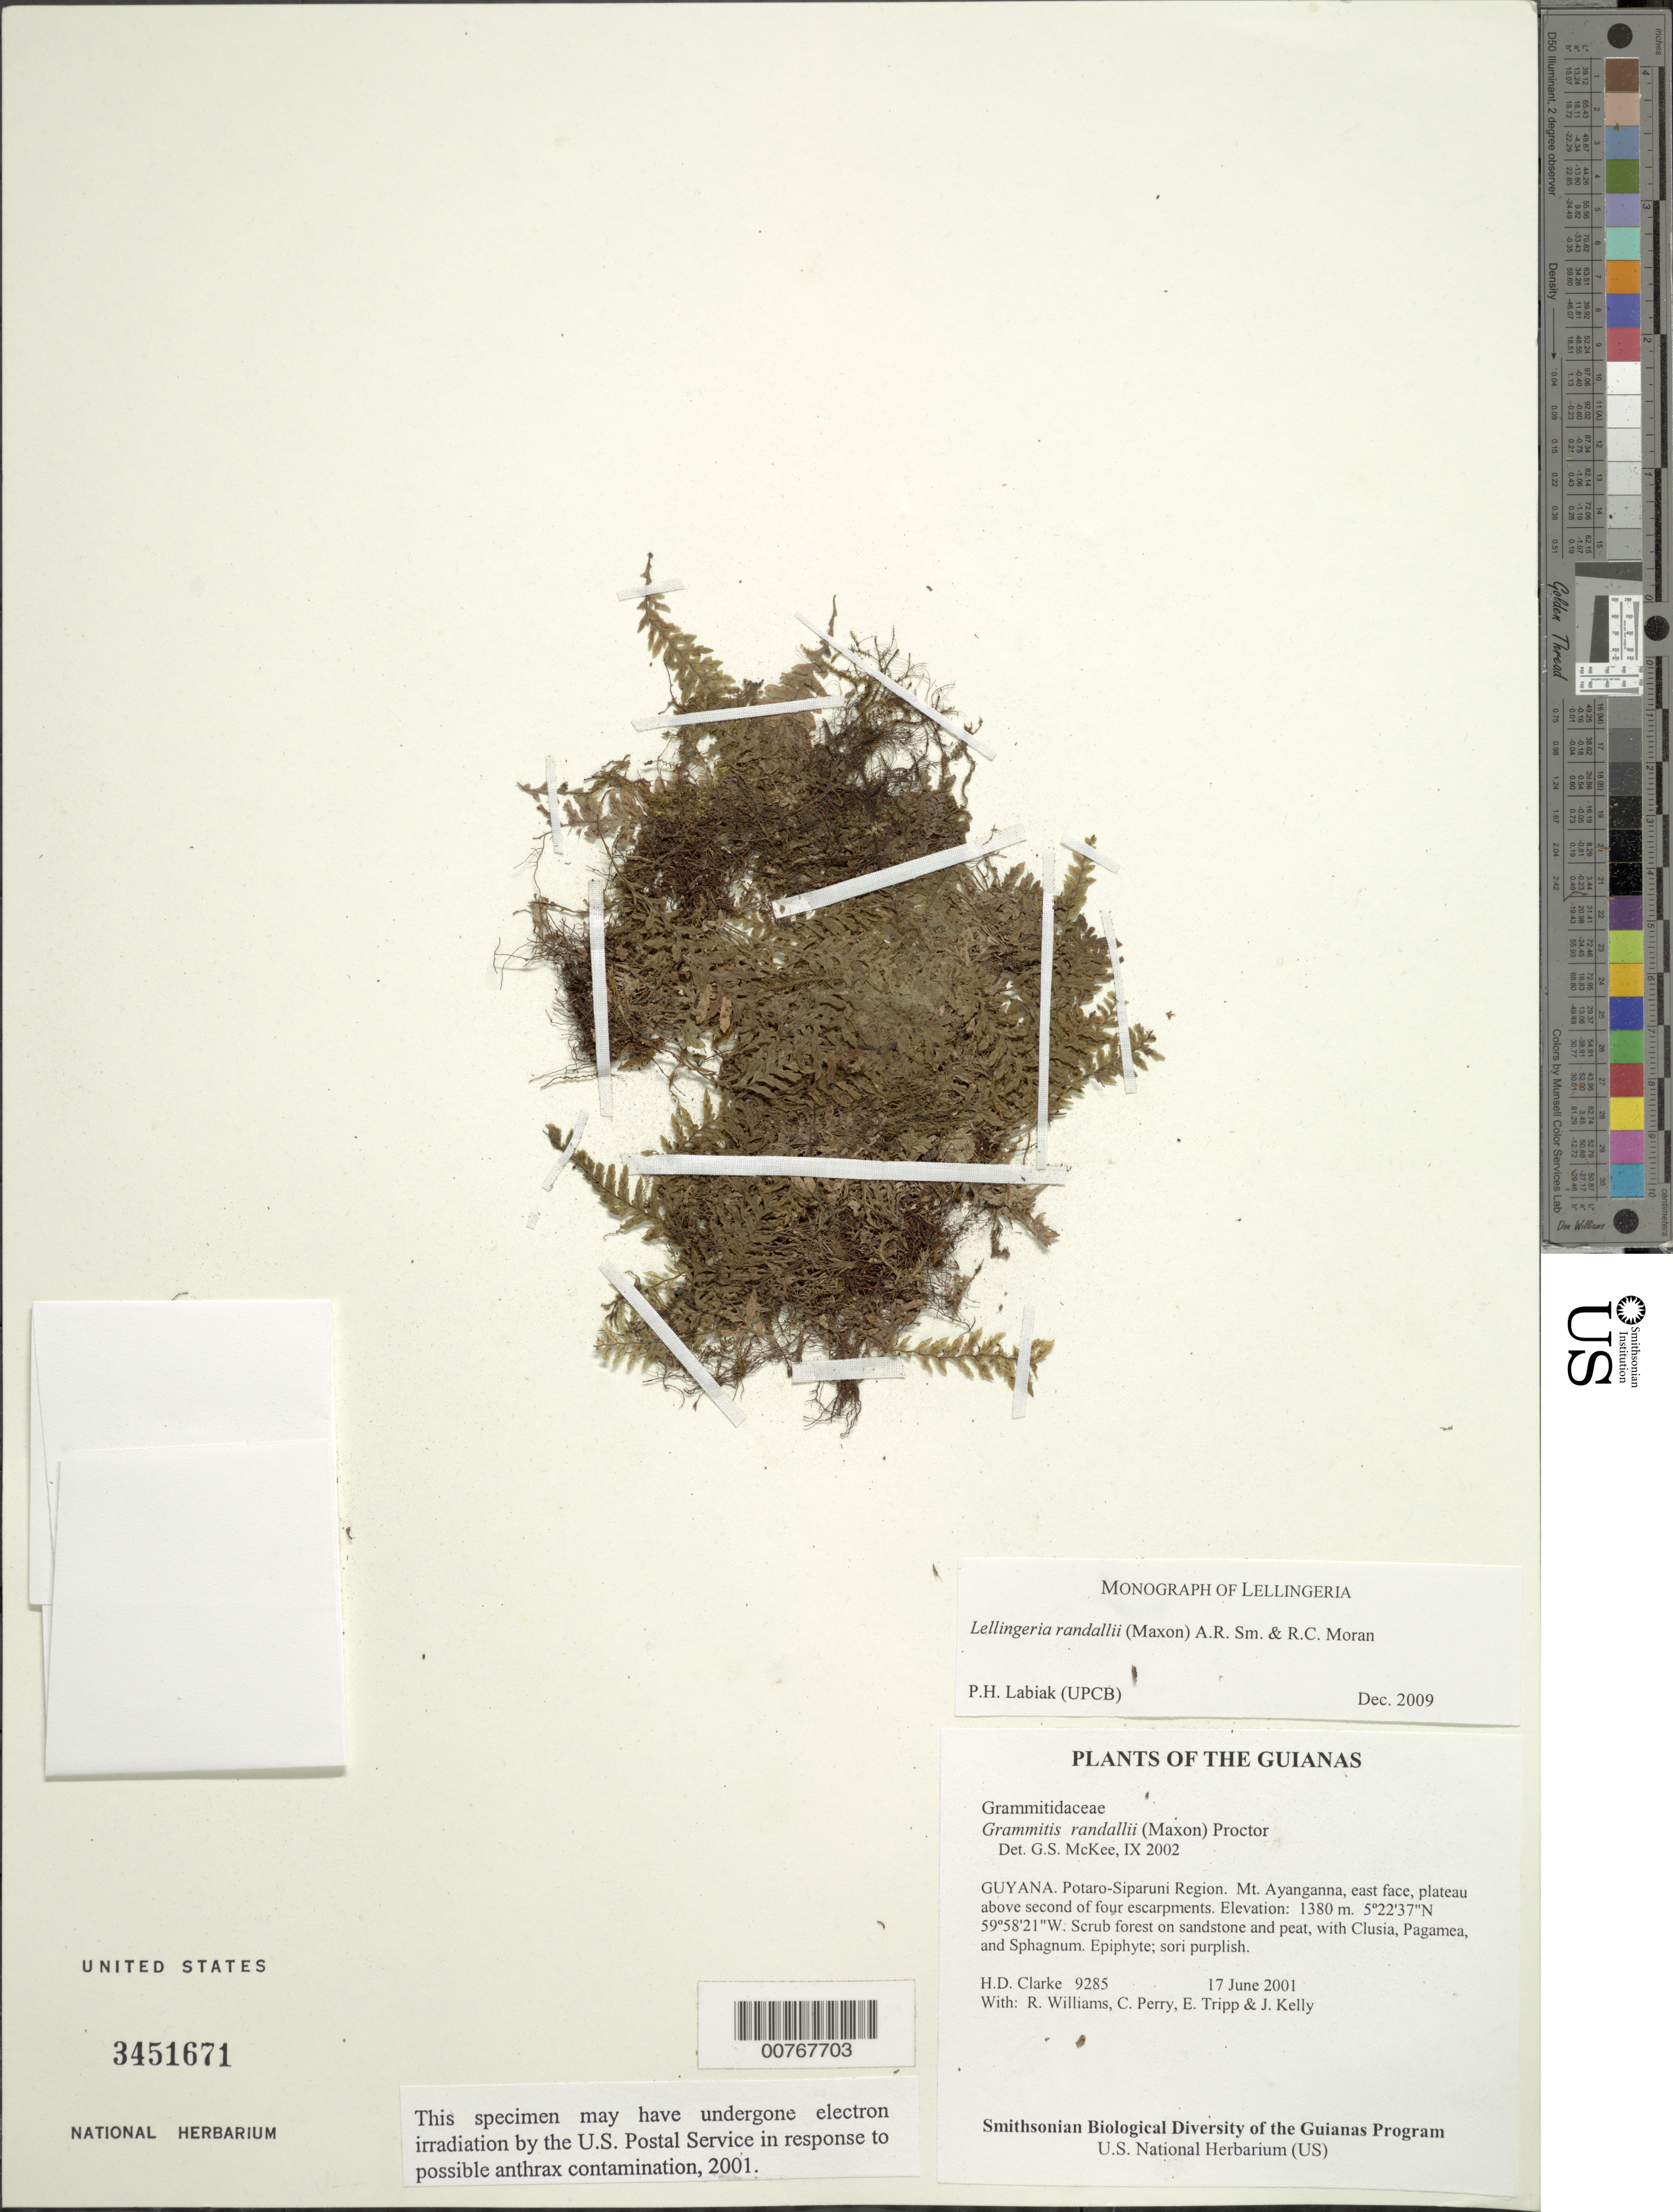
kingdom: Plantae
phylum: Tracheophyta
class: Polypodiopsida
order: Polypodiales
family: Polypodiaceae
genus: Lellingeria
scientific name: Lellingeria randallii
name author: (Maxon) A.R. Sm. & R.C. Moran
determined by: Labiak, P. H.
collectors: H. D. Clarke, R. Williams, C. Perry, E. Tripp & J. Kelly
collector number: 9285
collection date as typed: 17 June 2001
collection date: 2001-06-17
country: Guyana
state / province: Potaro-Siparuni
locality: Mt. Ayanganna, east face, plateau above second of four escarpments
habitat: Scrub forest on sandstone and peat, with Clusia, Pagamea, and Sphagnum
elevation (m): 1380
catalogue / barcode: US 3451671